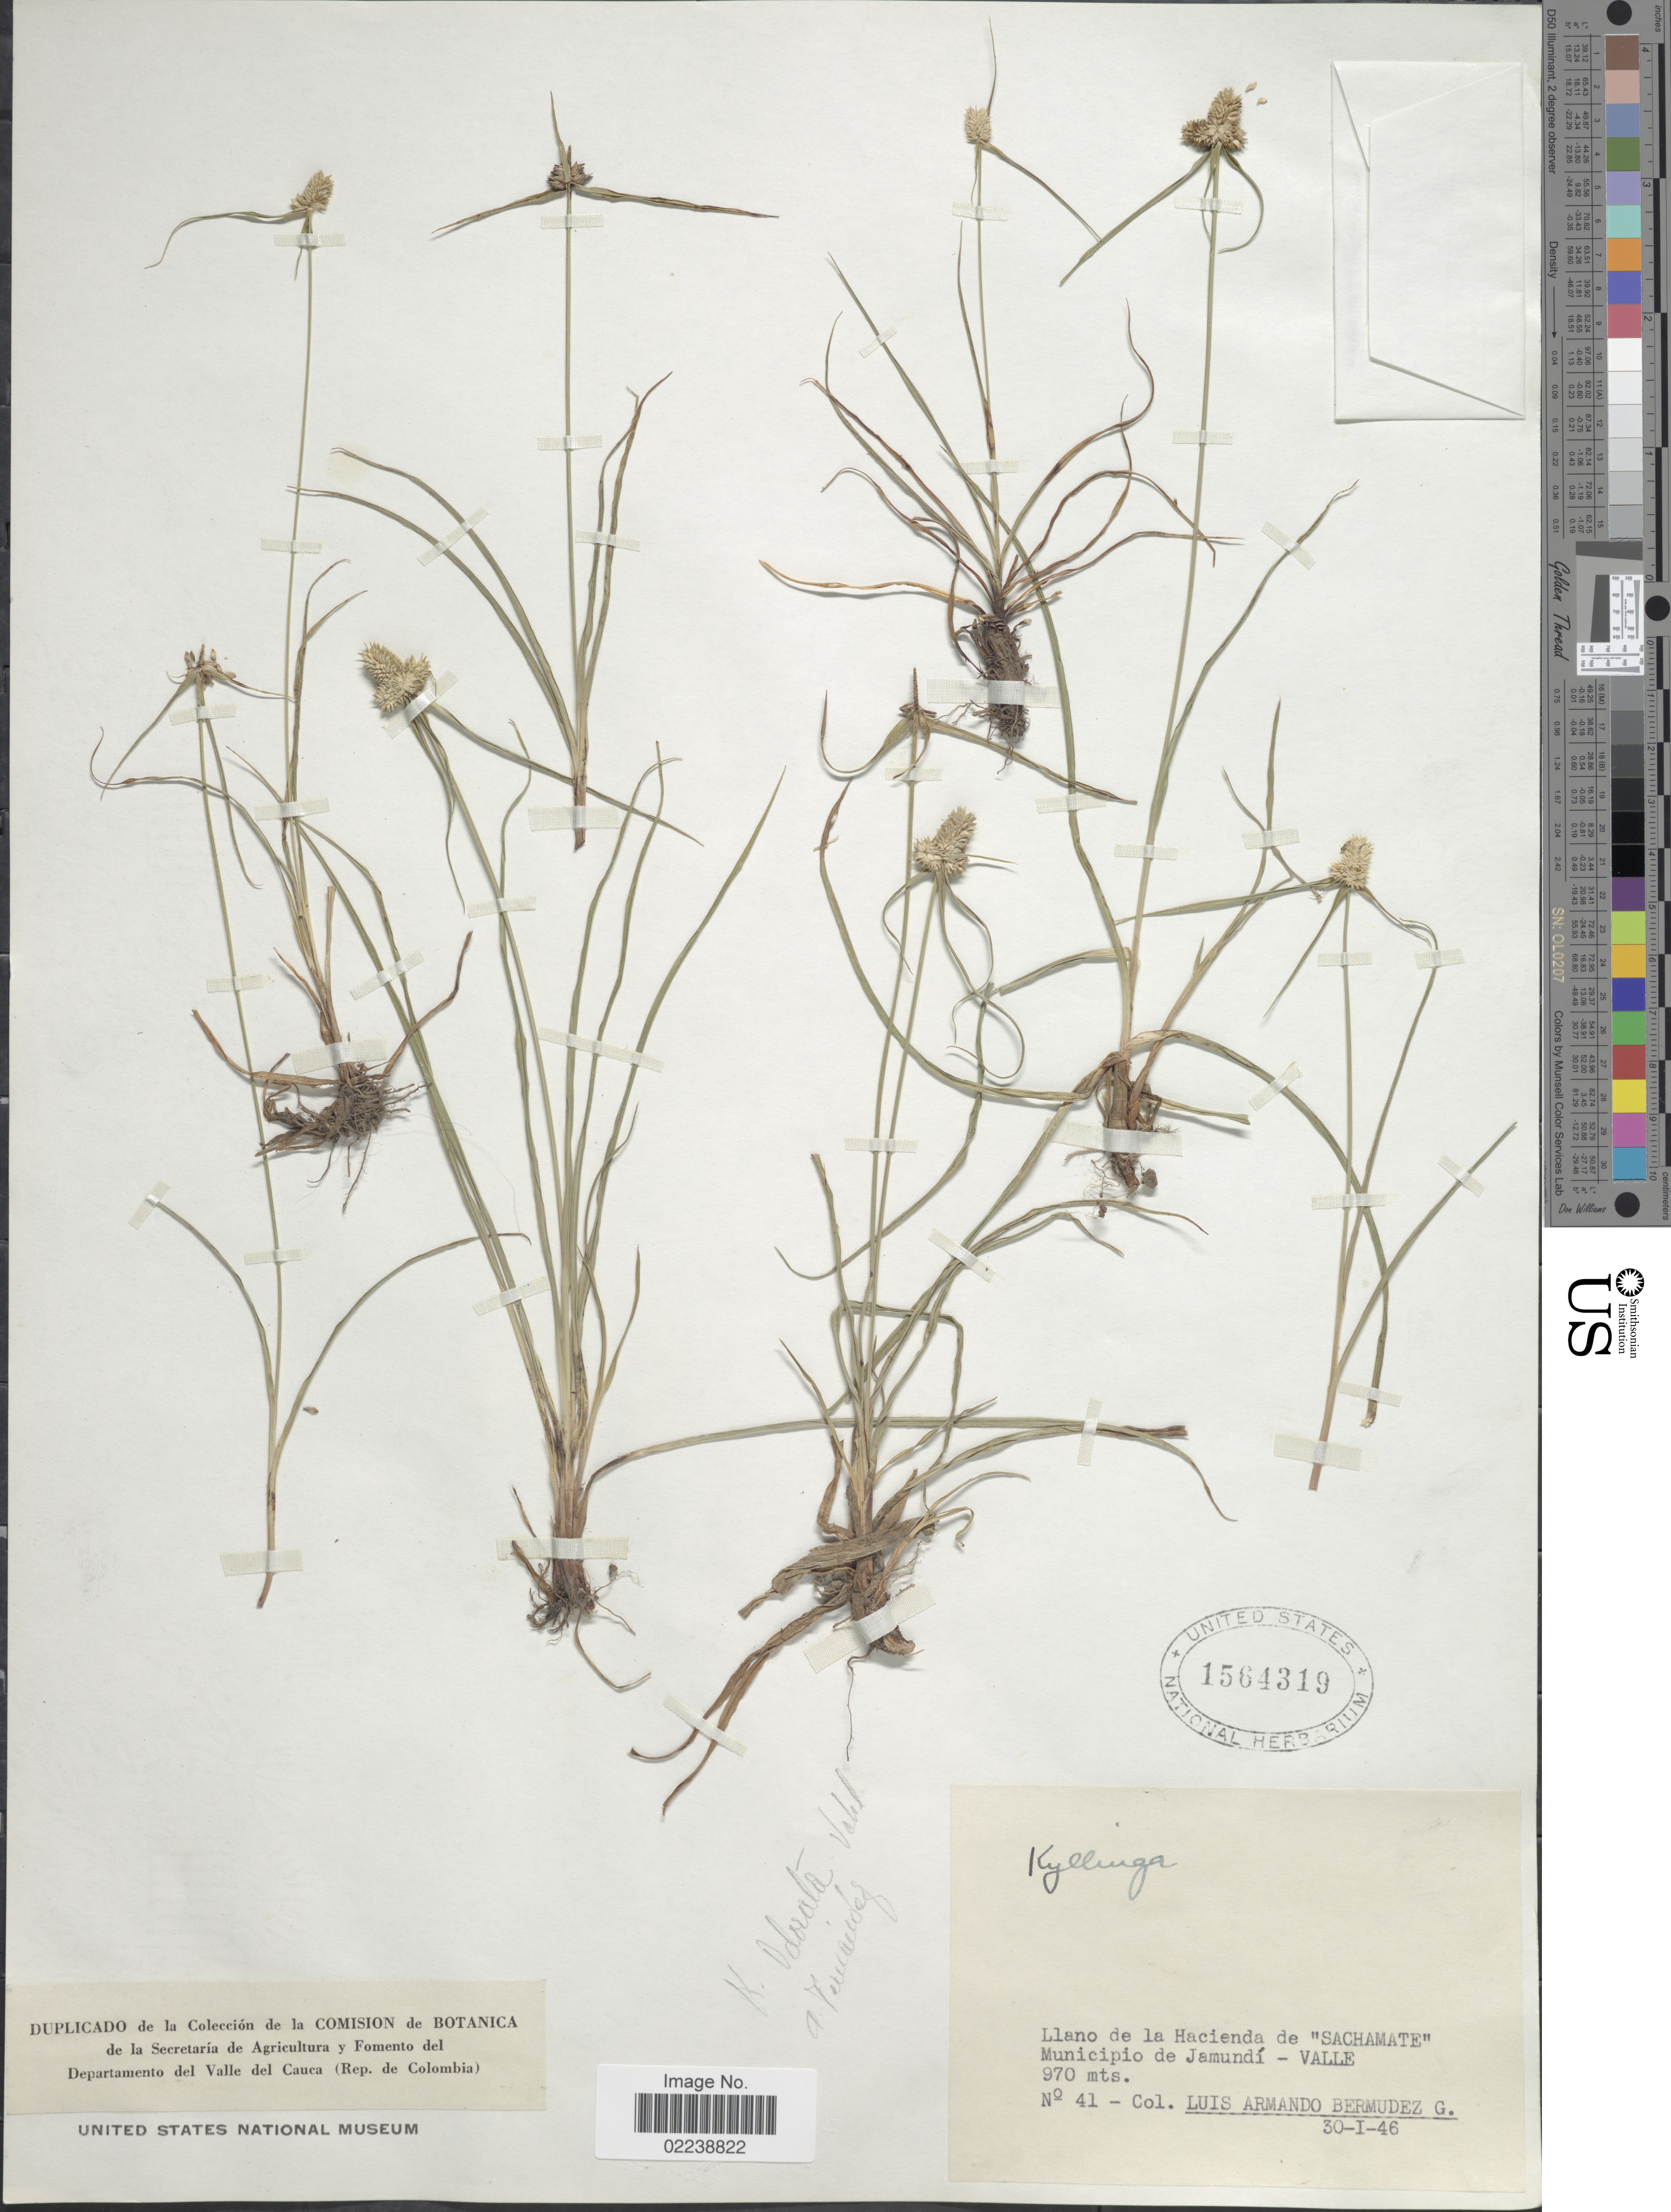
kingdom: Plantae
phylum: Tracheophyta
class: Liliopsida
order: Poales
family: Cyperaceae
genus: Cyperus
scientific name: Cyperus sesquiflorus subsp. sesquiflorus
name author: (Torr.) Mattf. & Kük.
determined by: Strong, M. T., (US), Smithsonian Institution - National Museum of Natural History (UNITED STATES)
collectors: A. Bermudez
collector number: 41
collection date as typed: Transcribed d/m/y: 30/1/46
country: Colombia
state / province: Valle del Cauca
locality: Llano de la Hacienda de "Sachamate" Municipio de Jamundi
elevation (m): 970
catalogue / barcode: US 1564319